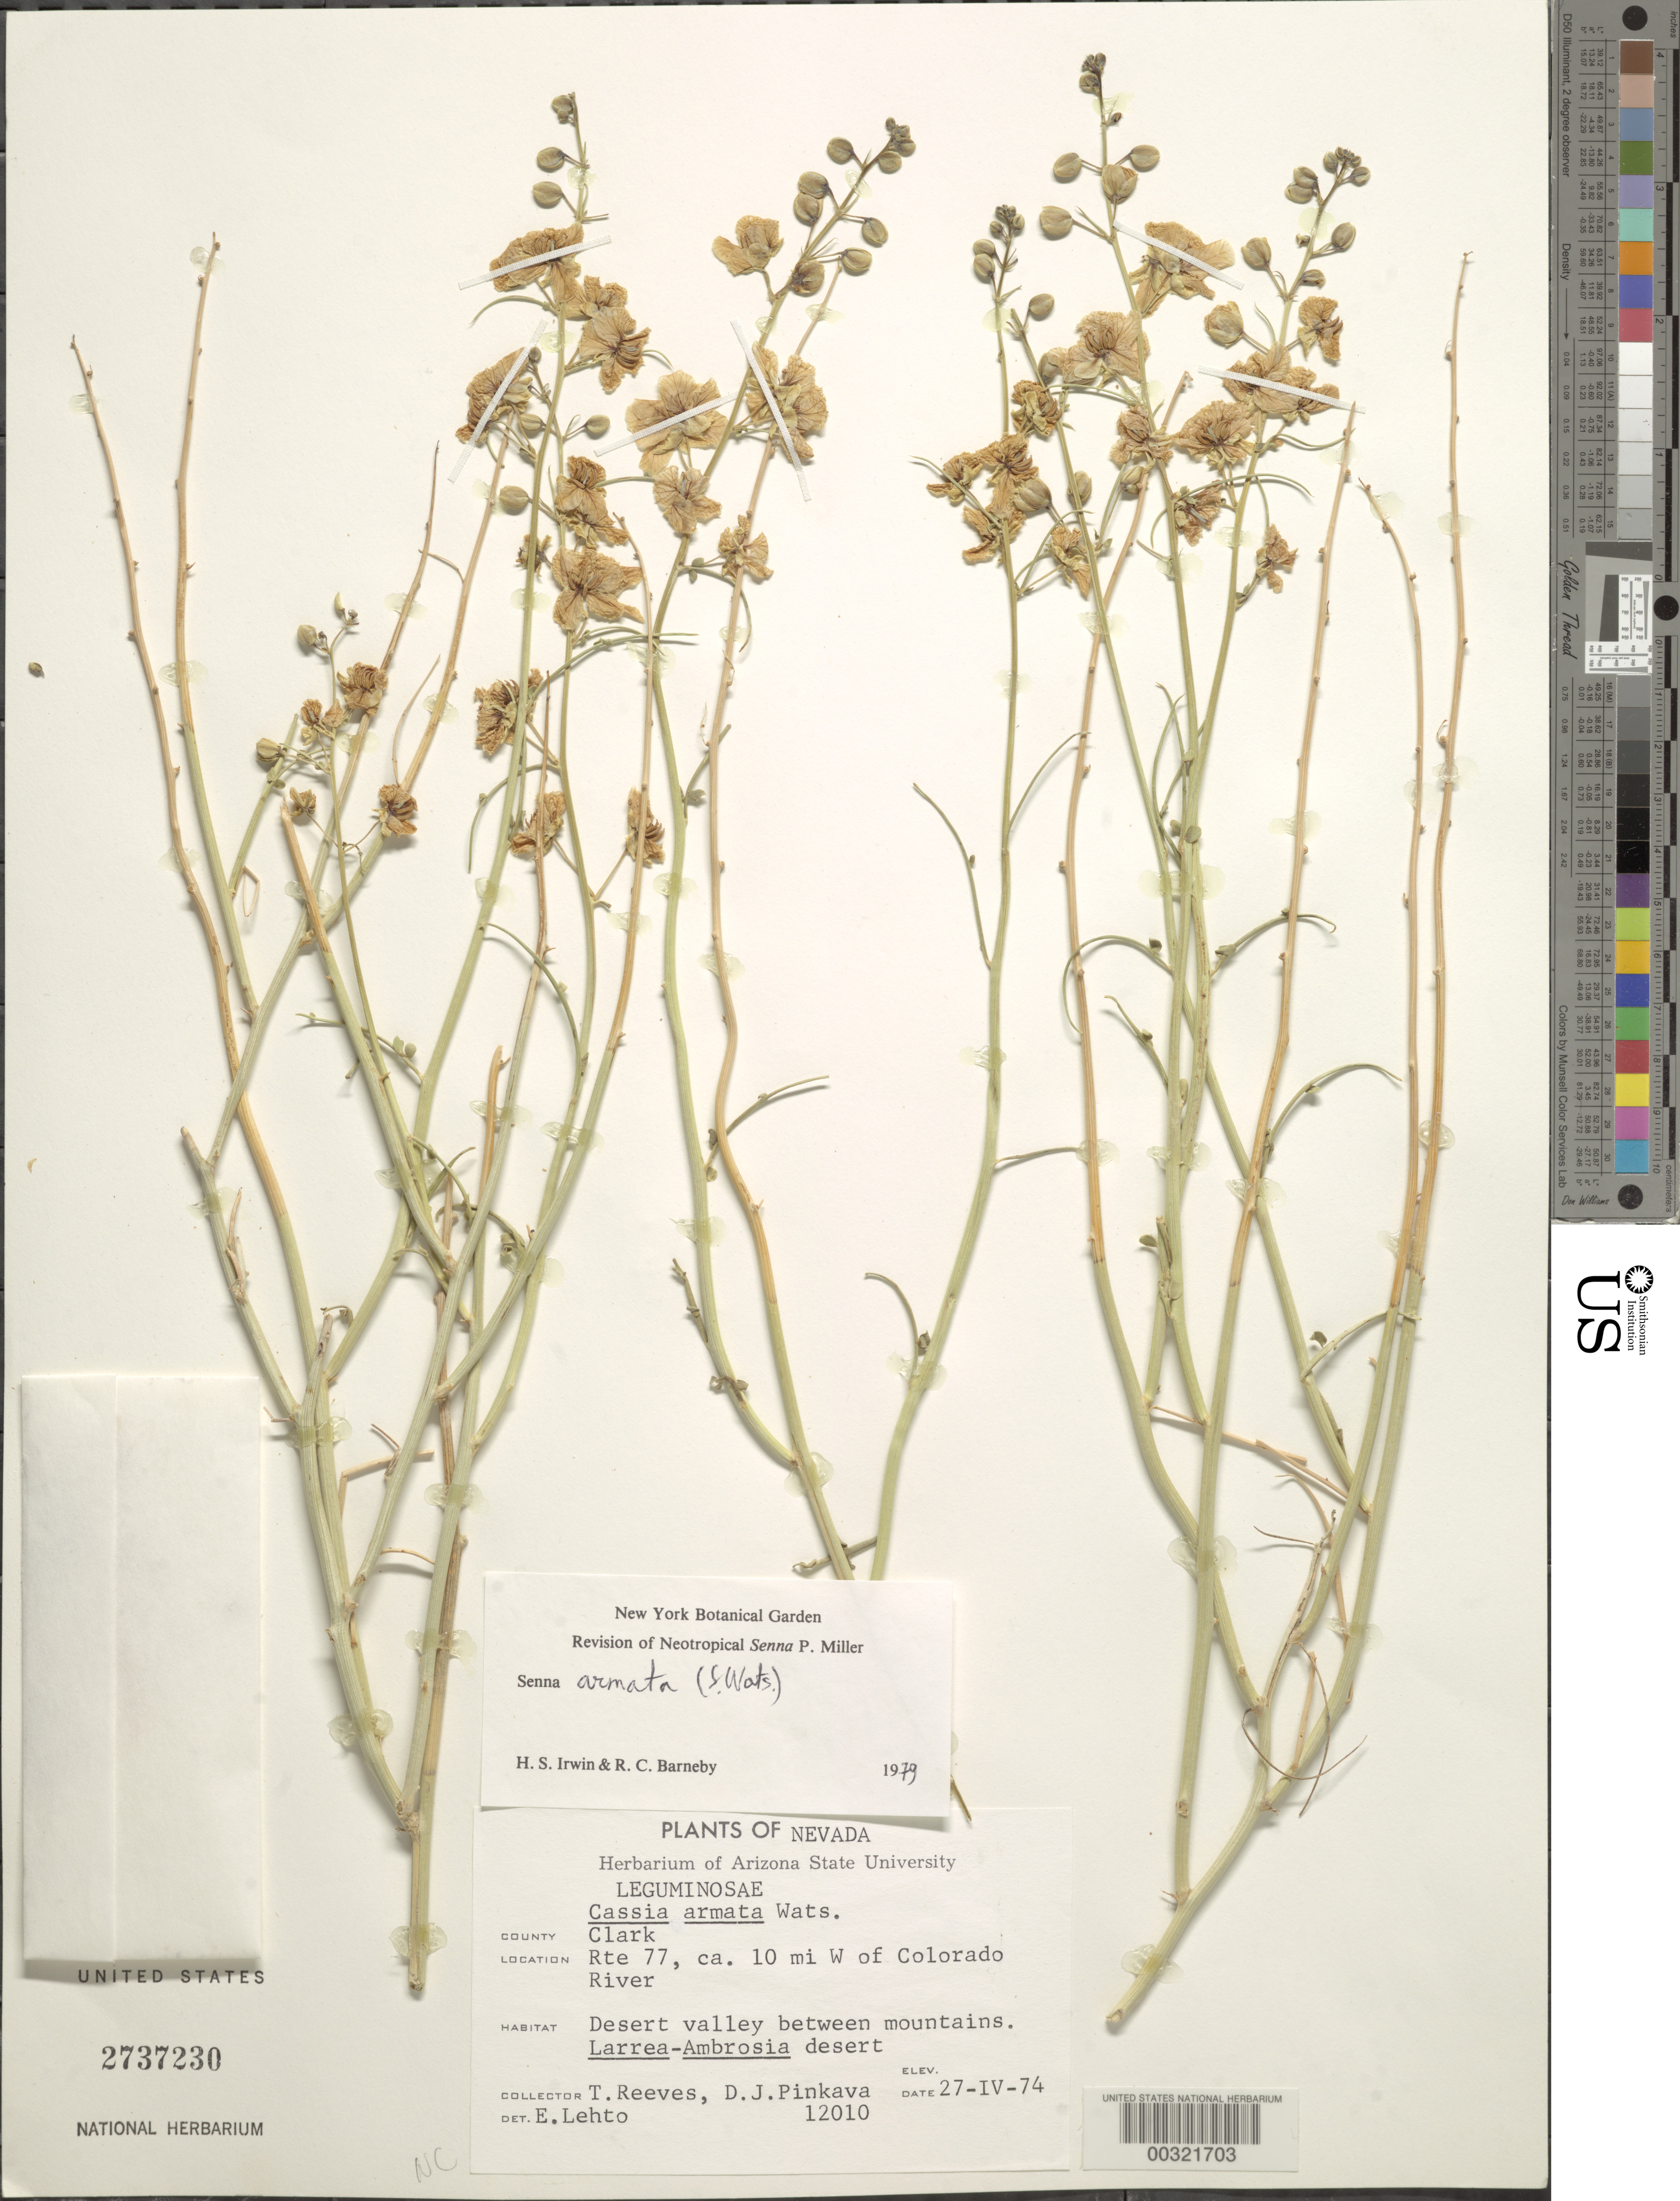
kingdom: Plantae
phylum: Tracheophyta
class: Magnoliopsida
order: Fabales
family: Fabaceae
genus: Senna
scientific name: Senna armata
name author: (S. Watson) H.S. Irwin & Barneby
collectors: D. Pinkava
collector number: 12010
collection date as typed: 27 Apr 1974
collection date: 1974-04-27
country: United States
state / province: Nevada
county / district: Clark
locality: Rte 77, ca 10 mi w of colorado river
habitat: Desert valley between mountains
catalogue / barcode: US 2737230